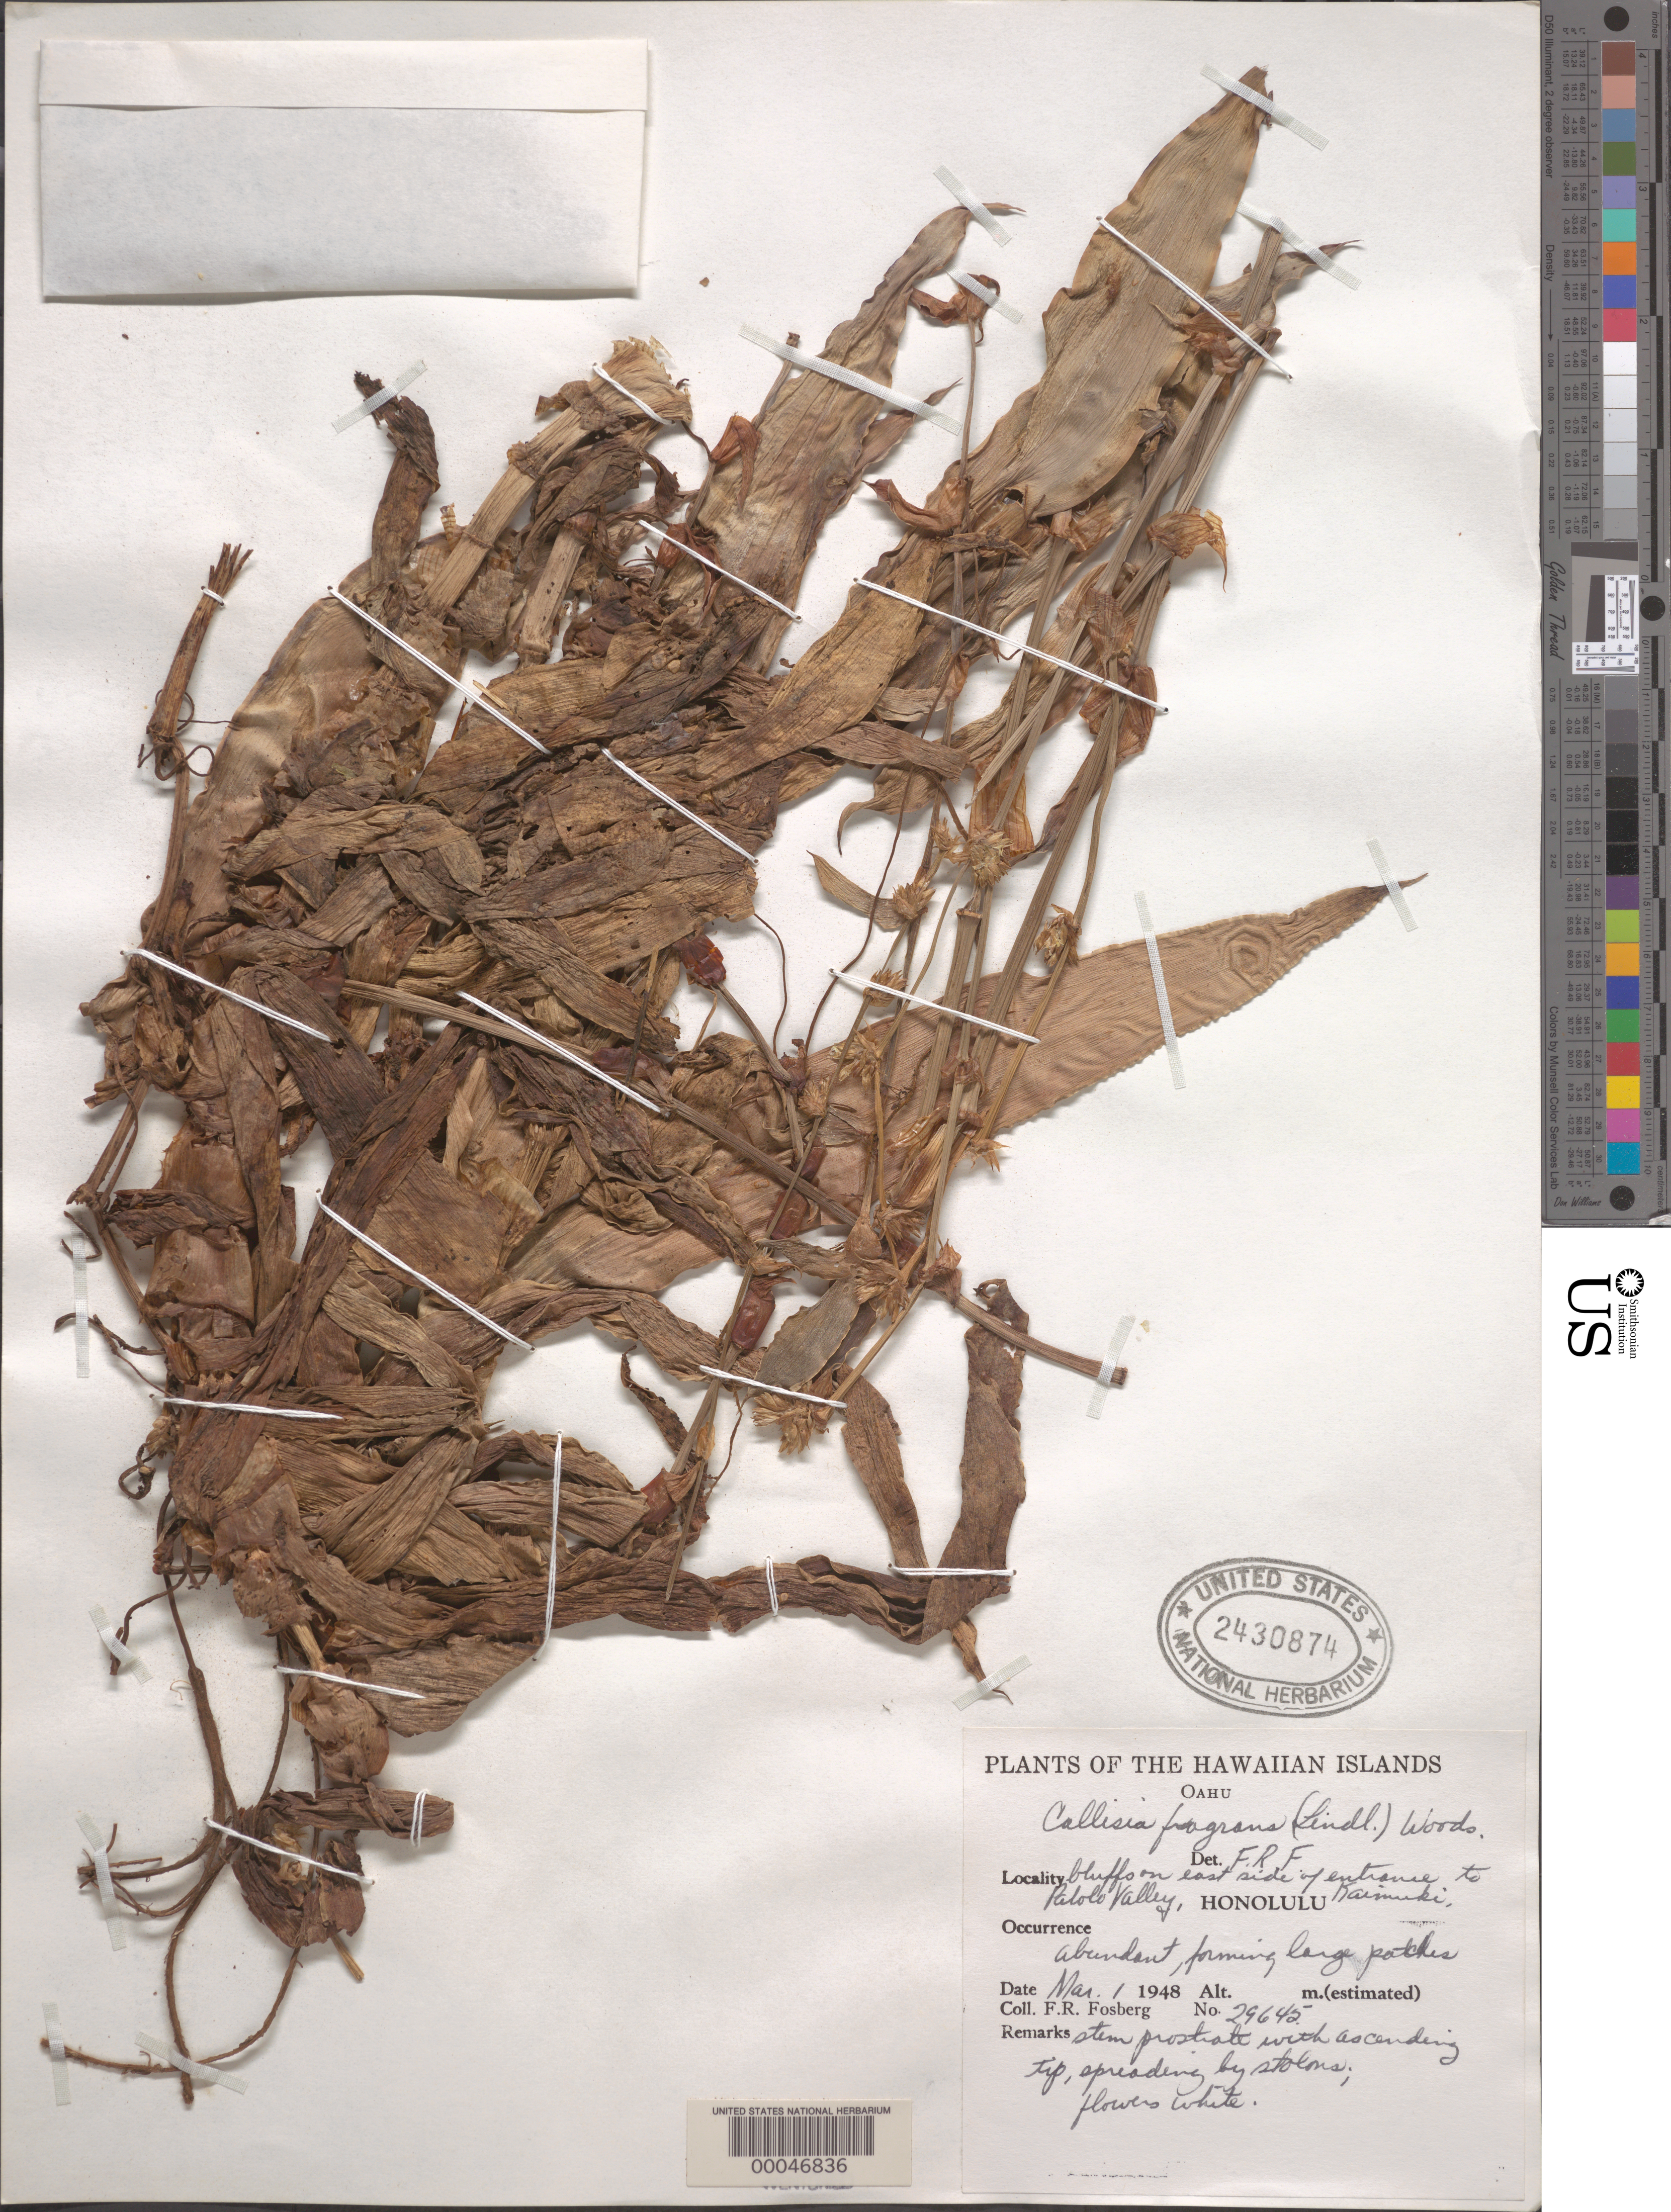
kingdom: Plantae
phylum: Tracheophyta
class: Liliopsida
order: Commelinales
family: Commelinaceae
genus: Callisia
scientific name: Callisia fragrans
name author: (Lindl.) Woodson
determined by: Fosberg, F. R.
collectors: F. R. Fosberg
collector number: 29645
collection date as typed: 01 Mar 1948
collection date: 1948-03-01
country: United States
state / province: Hawaii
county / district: Honolulu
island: Oahu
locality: Palolo valley, Honolulu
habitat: Bluffs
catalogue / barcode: US 2430874